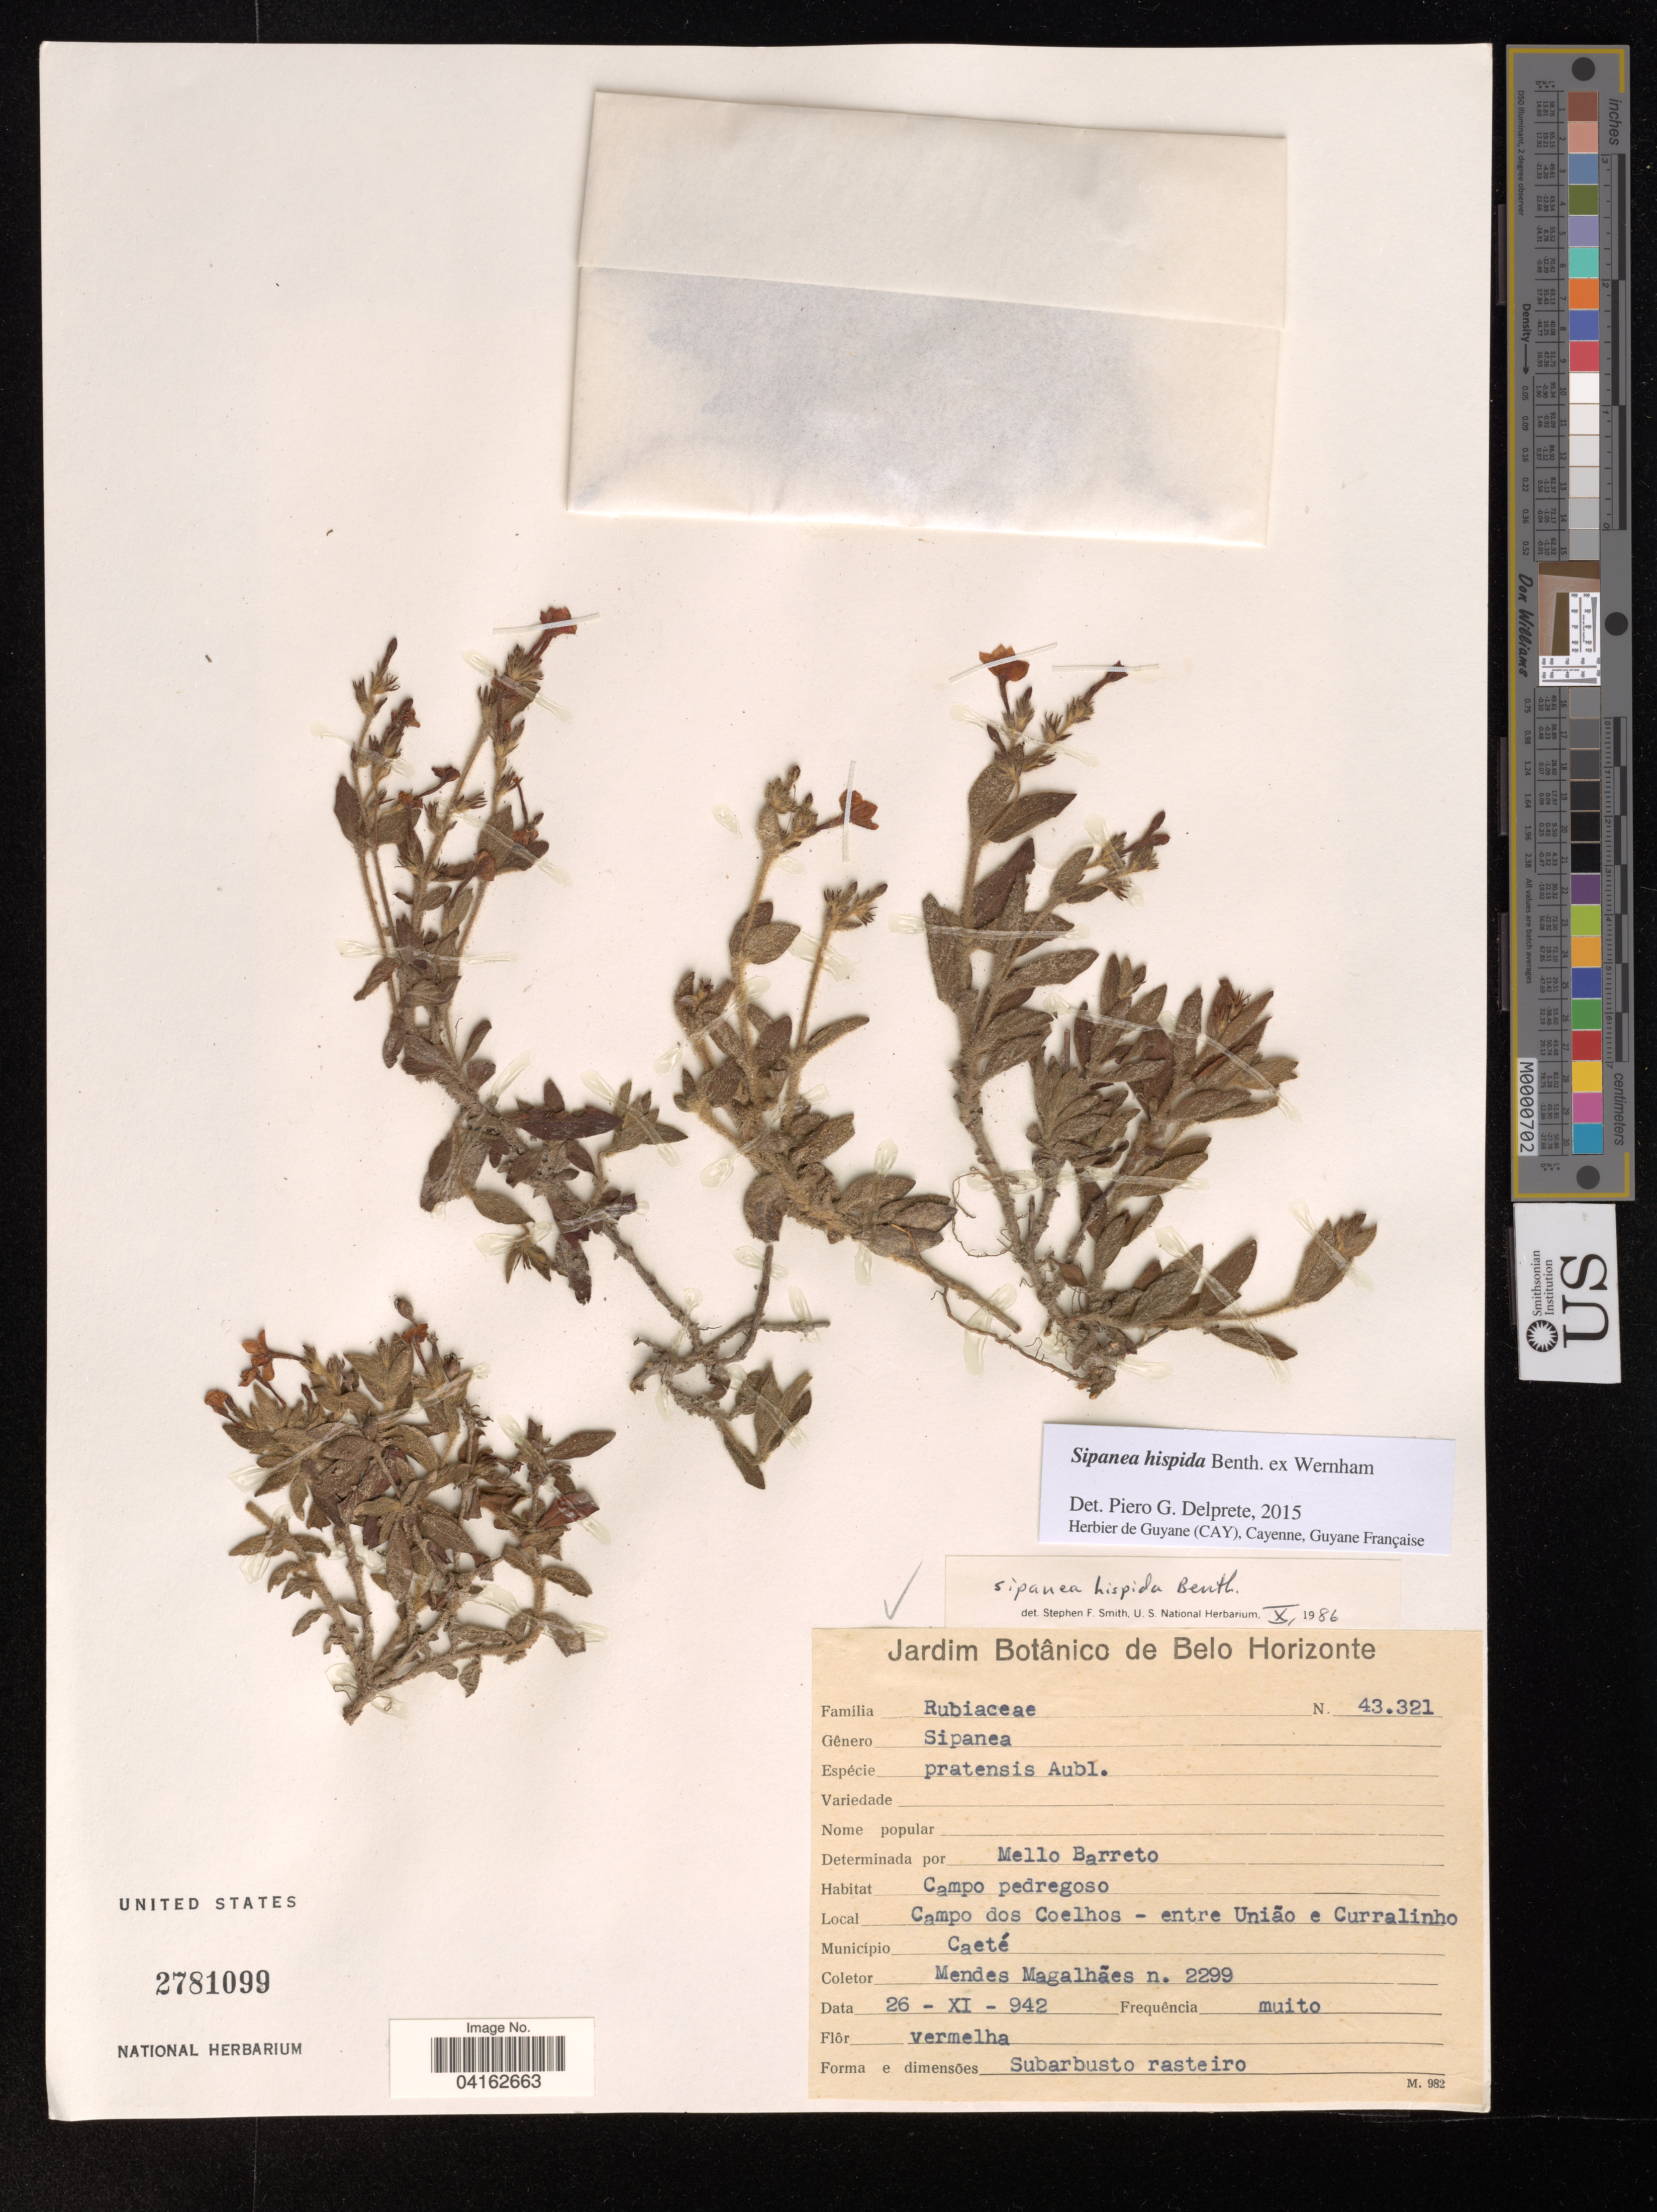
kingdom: Plantae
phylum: Tracheophyta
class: Magnoliopsida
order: Gentianales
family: Rubiaceae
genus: Sipanea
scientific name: Sipanea hispida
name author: Benth. ex Wernham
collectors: M. Magalhaes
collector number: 2299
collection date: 1942-11-26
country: Brazil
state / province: Rio de Janeiro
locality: Campo dos Coelhos - entre União e Curralinho. Municipio Caeté.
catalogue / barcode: US 2781099